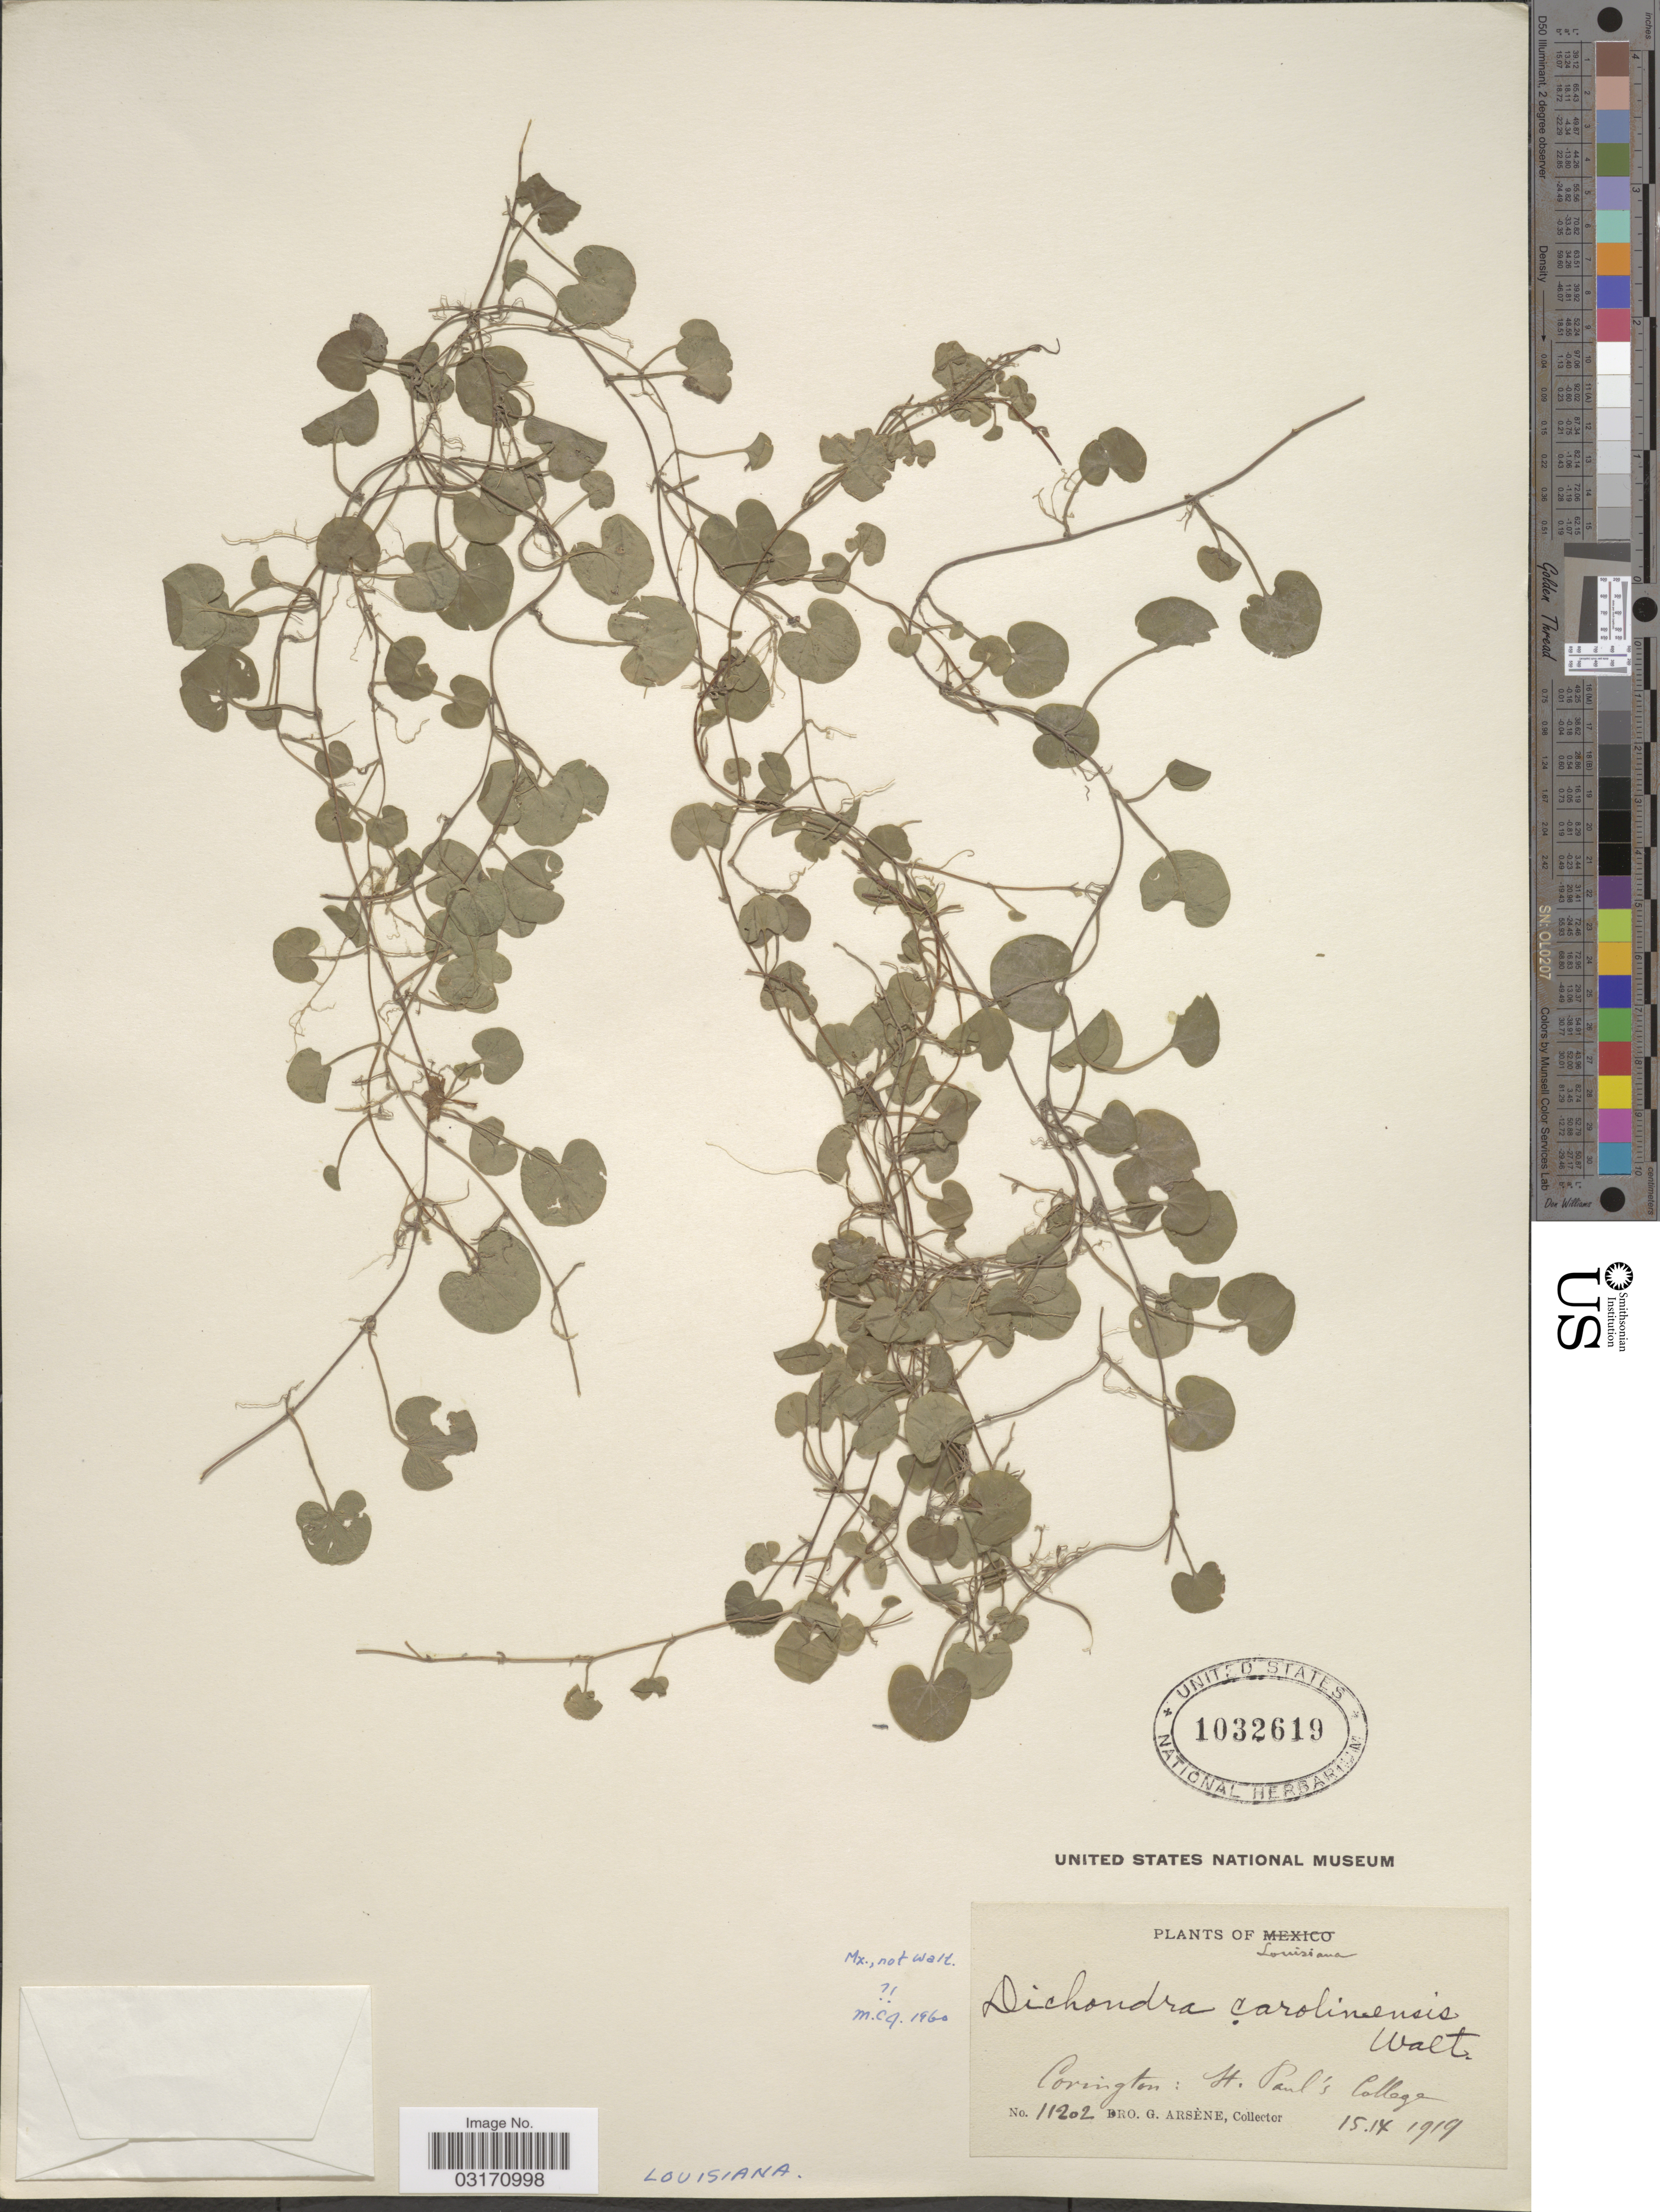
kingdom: Plantae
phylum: Tracheophyta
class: Magnoliopsida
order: Solanales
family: Convolvulaceae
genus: Dichondra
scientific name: Dichondra carolinensis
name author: Michx.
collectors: Bro. G. Arsène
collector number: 11202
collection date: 1919-09-15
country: United States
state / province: Louisiana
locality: Covington: St. Paul's College.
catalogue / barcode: US 1032619